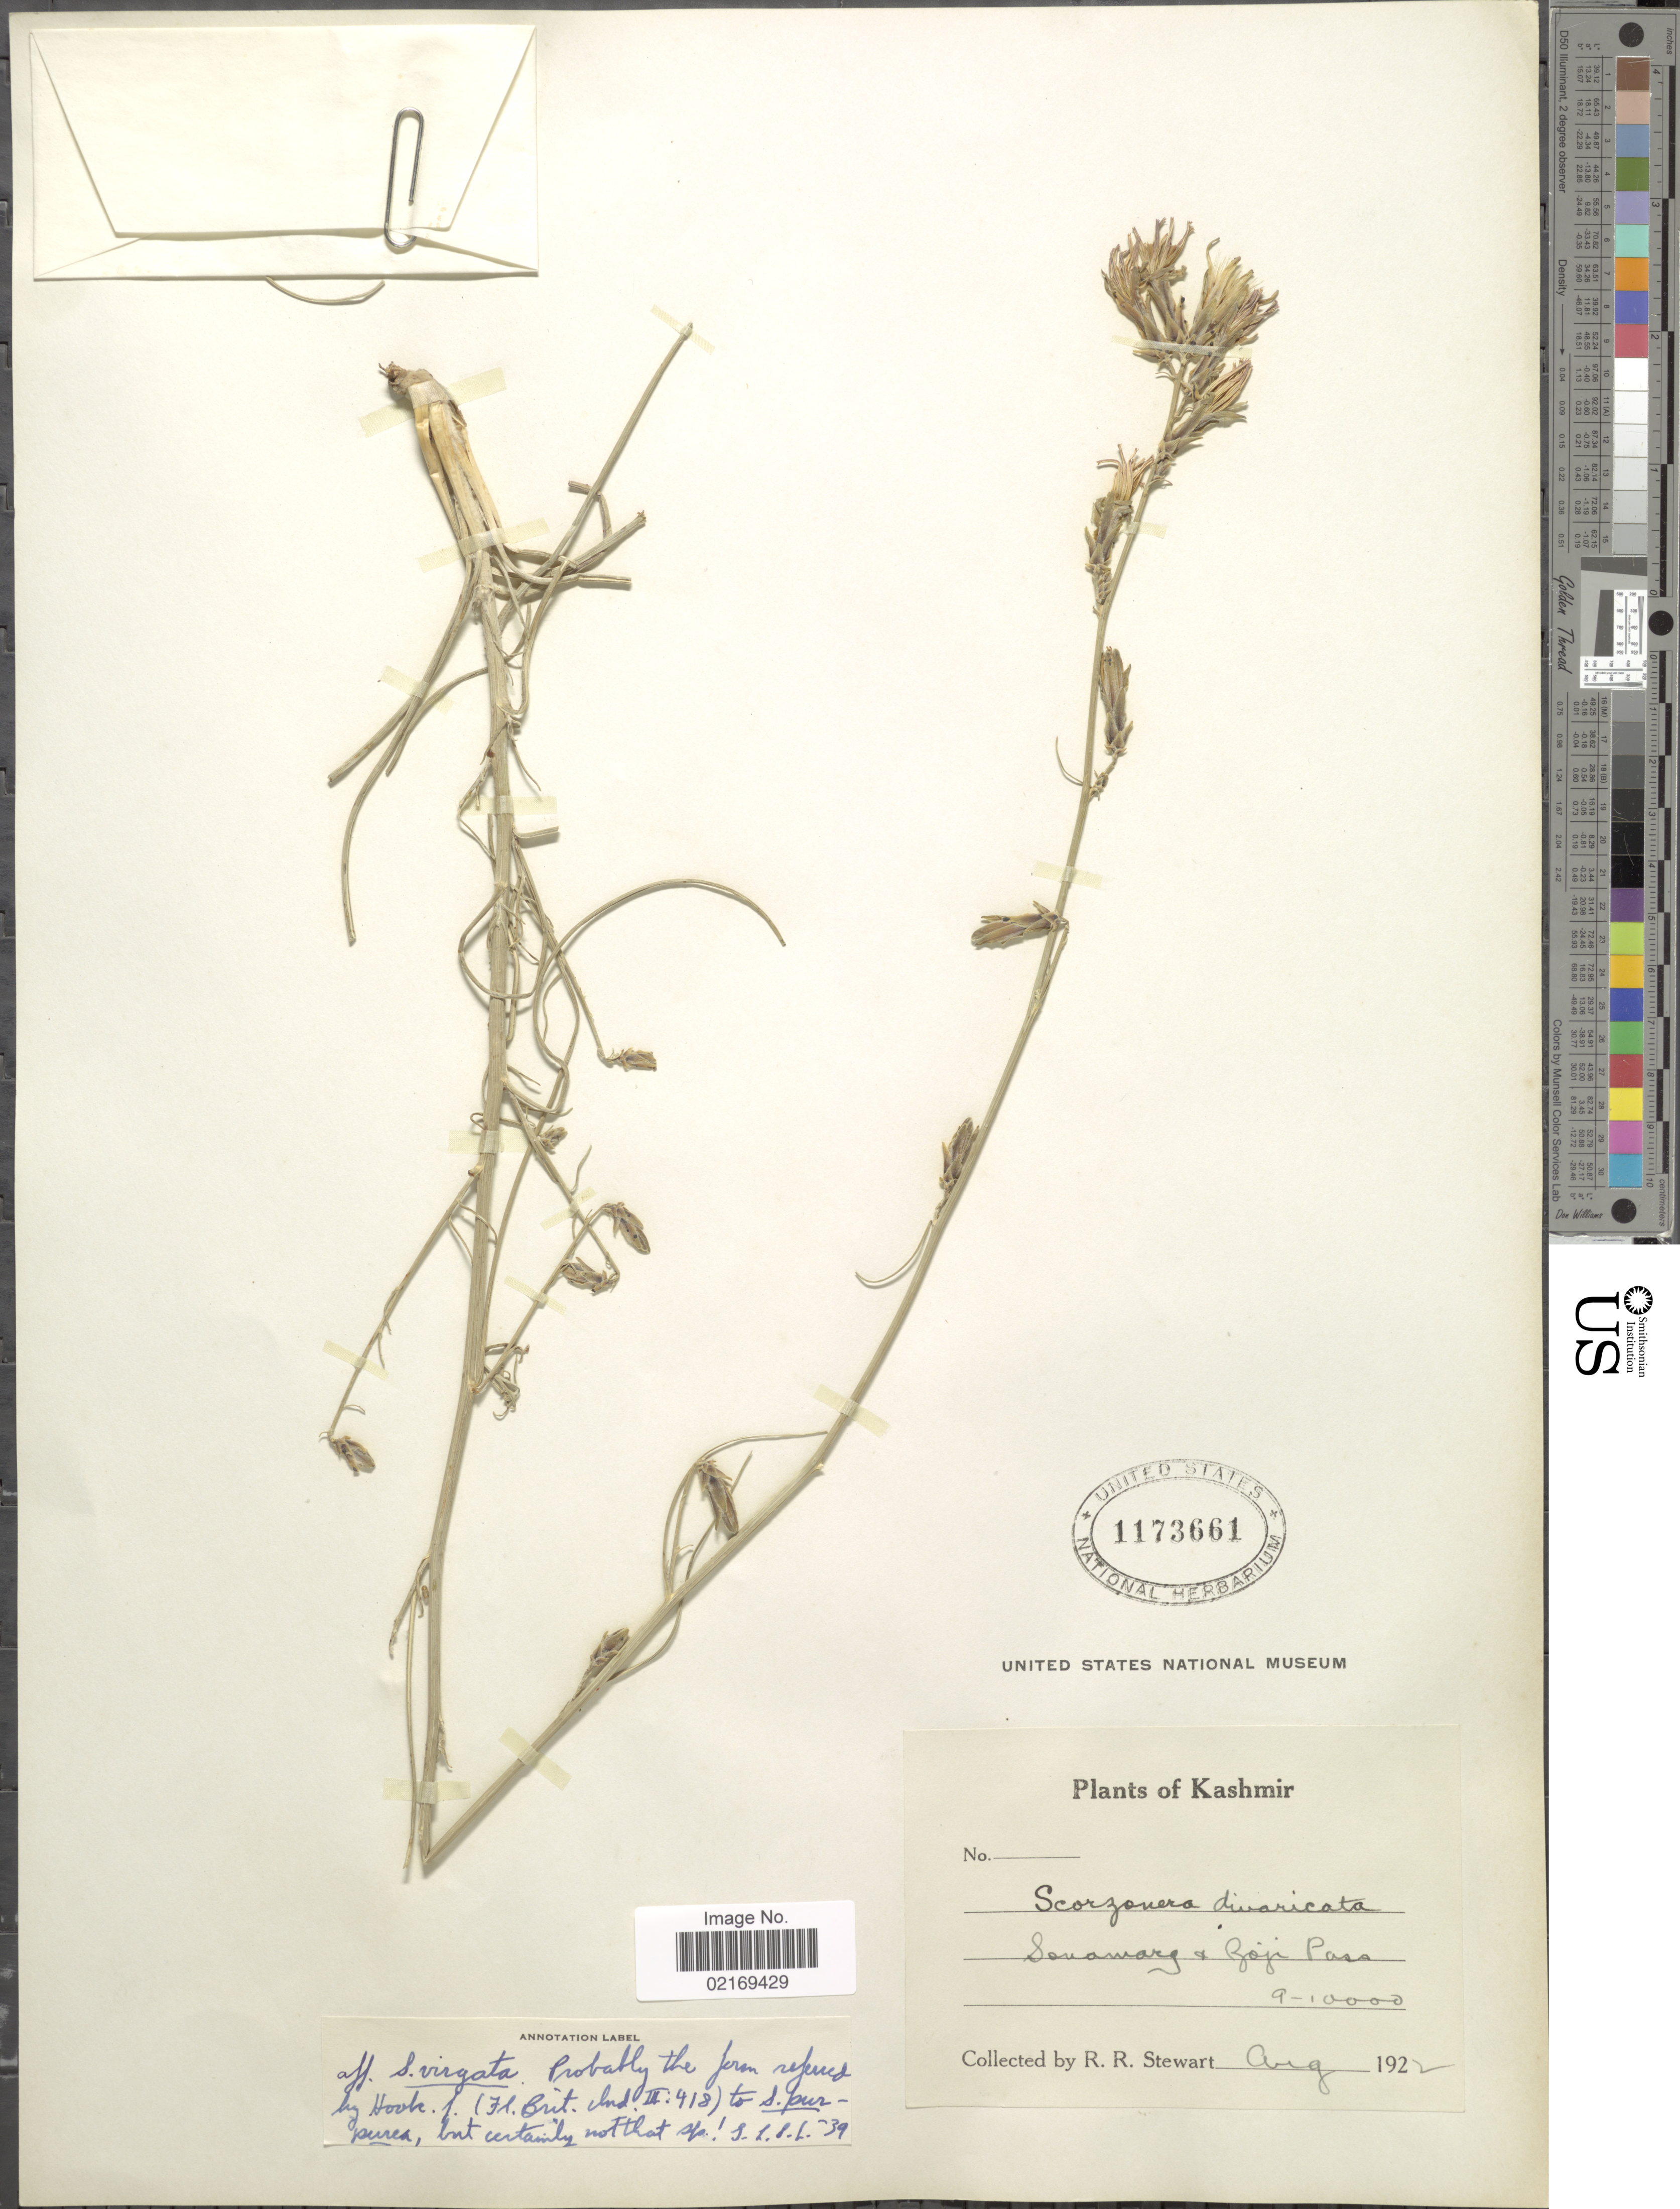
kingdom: Plantae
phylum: Tracheophyta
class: Magnoliopsida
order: Asterales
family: Asteraceae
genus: Scorzonera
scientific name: Scorzonera divaricata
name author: Turcz.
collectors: R. R. Stewart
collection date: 1922-08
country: India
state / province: Jammu and Kashmir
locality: Kashmir, Sonamarg a Roji Pass.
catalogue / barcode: US 1173661